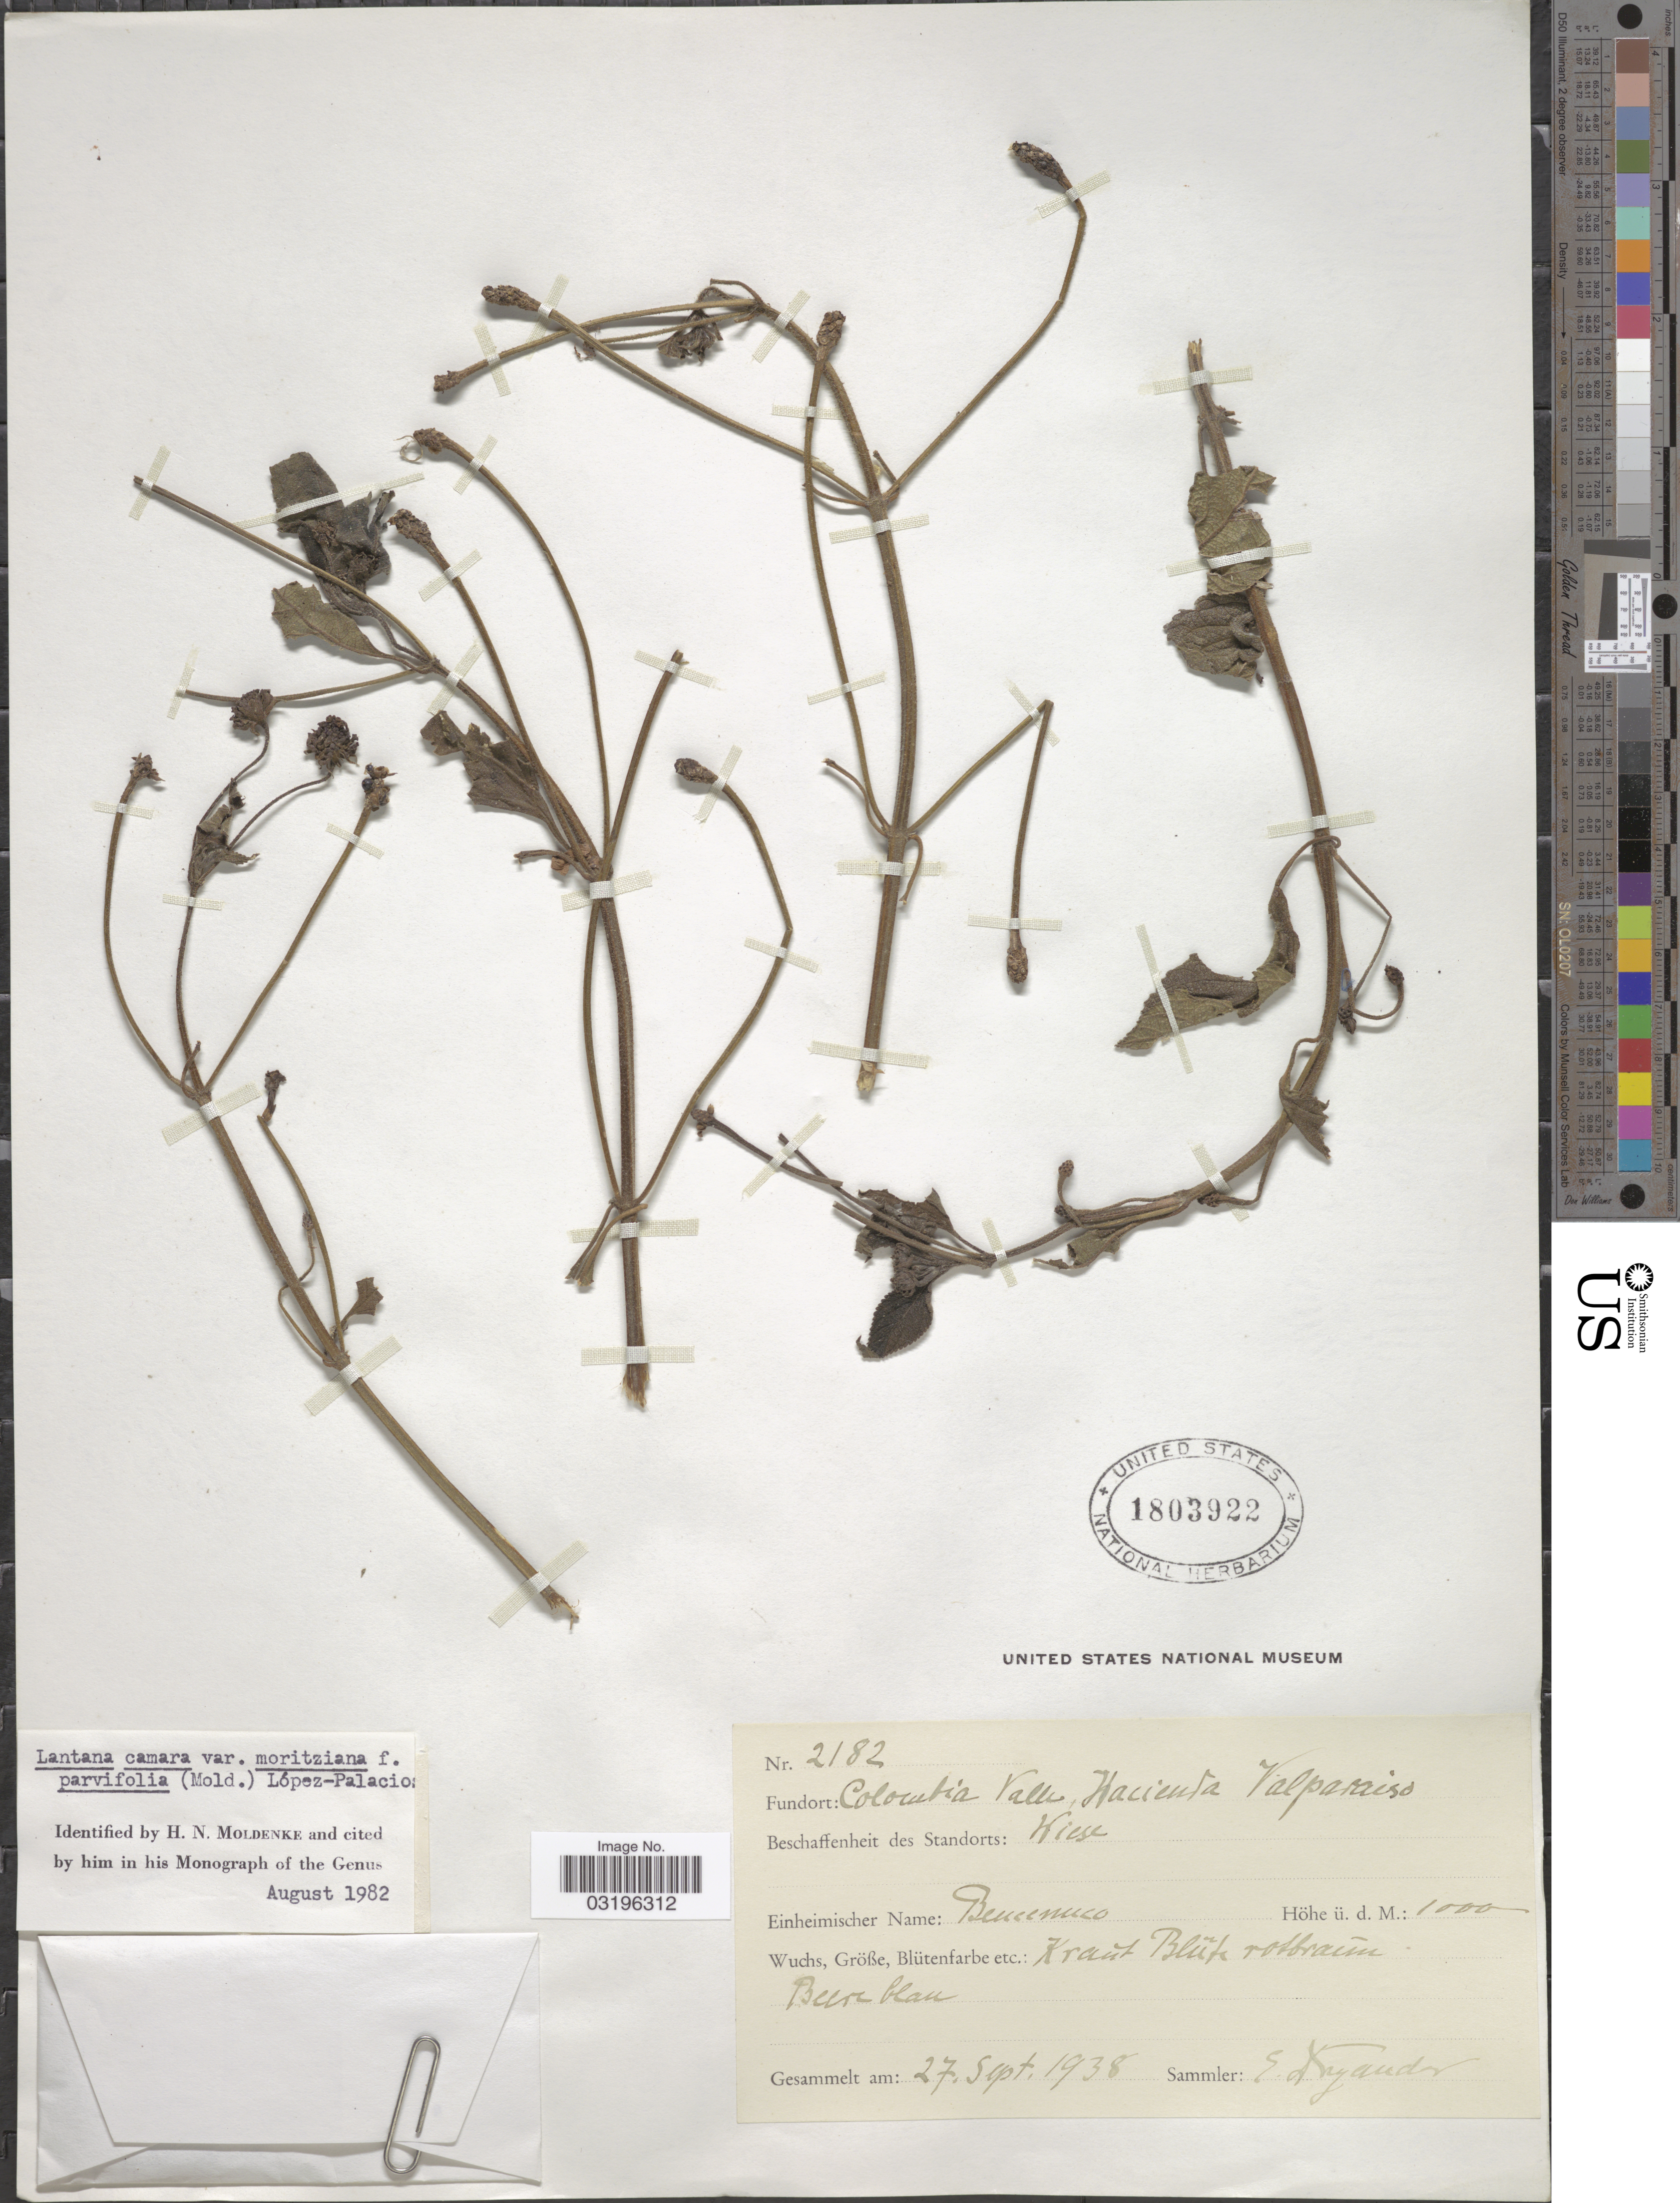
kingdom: Plantae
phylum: Tracheophyta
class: Magnoliopsida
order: Lamiales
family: Verbenaceae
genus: Lantana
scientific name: Lantana camara f. parvifolia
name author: Moldenke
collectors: E. Dryander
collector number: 2182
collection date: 1938-09-27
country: Colombia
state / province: Valle del Cauca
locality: Colombia Valle, Hacienda Valparaiso.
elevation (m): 1000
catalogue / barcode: US 1803922